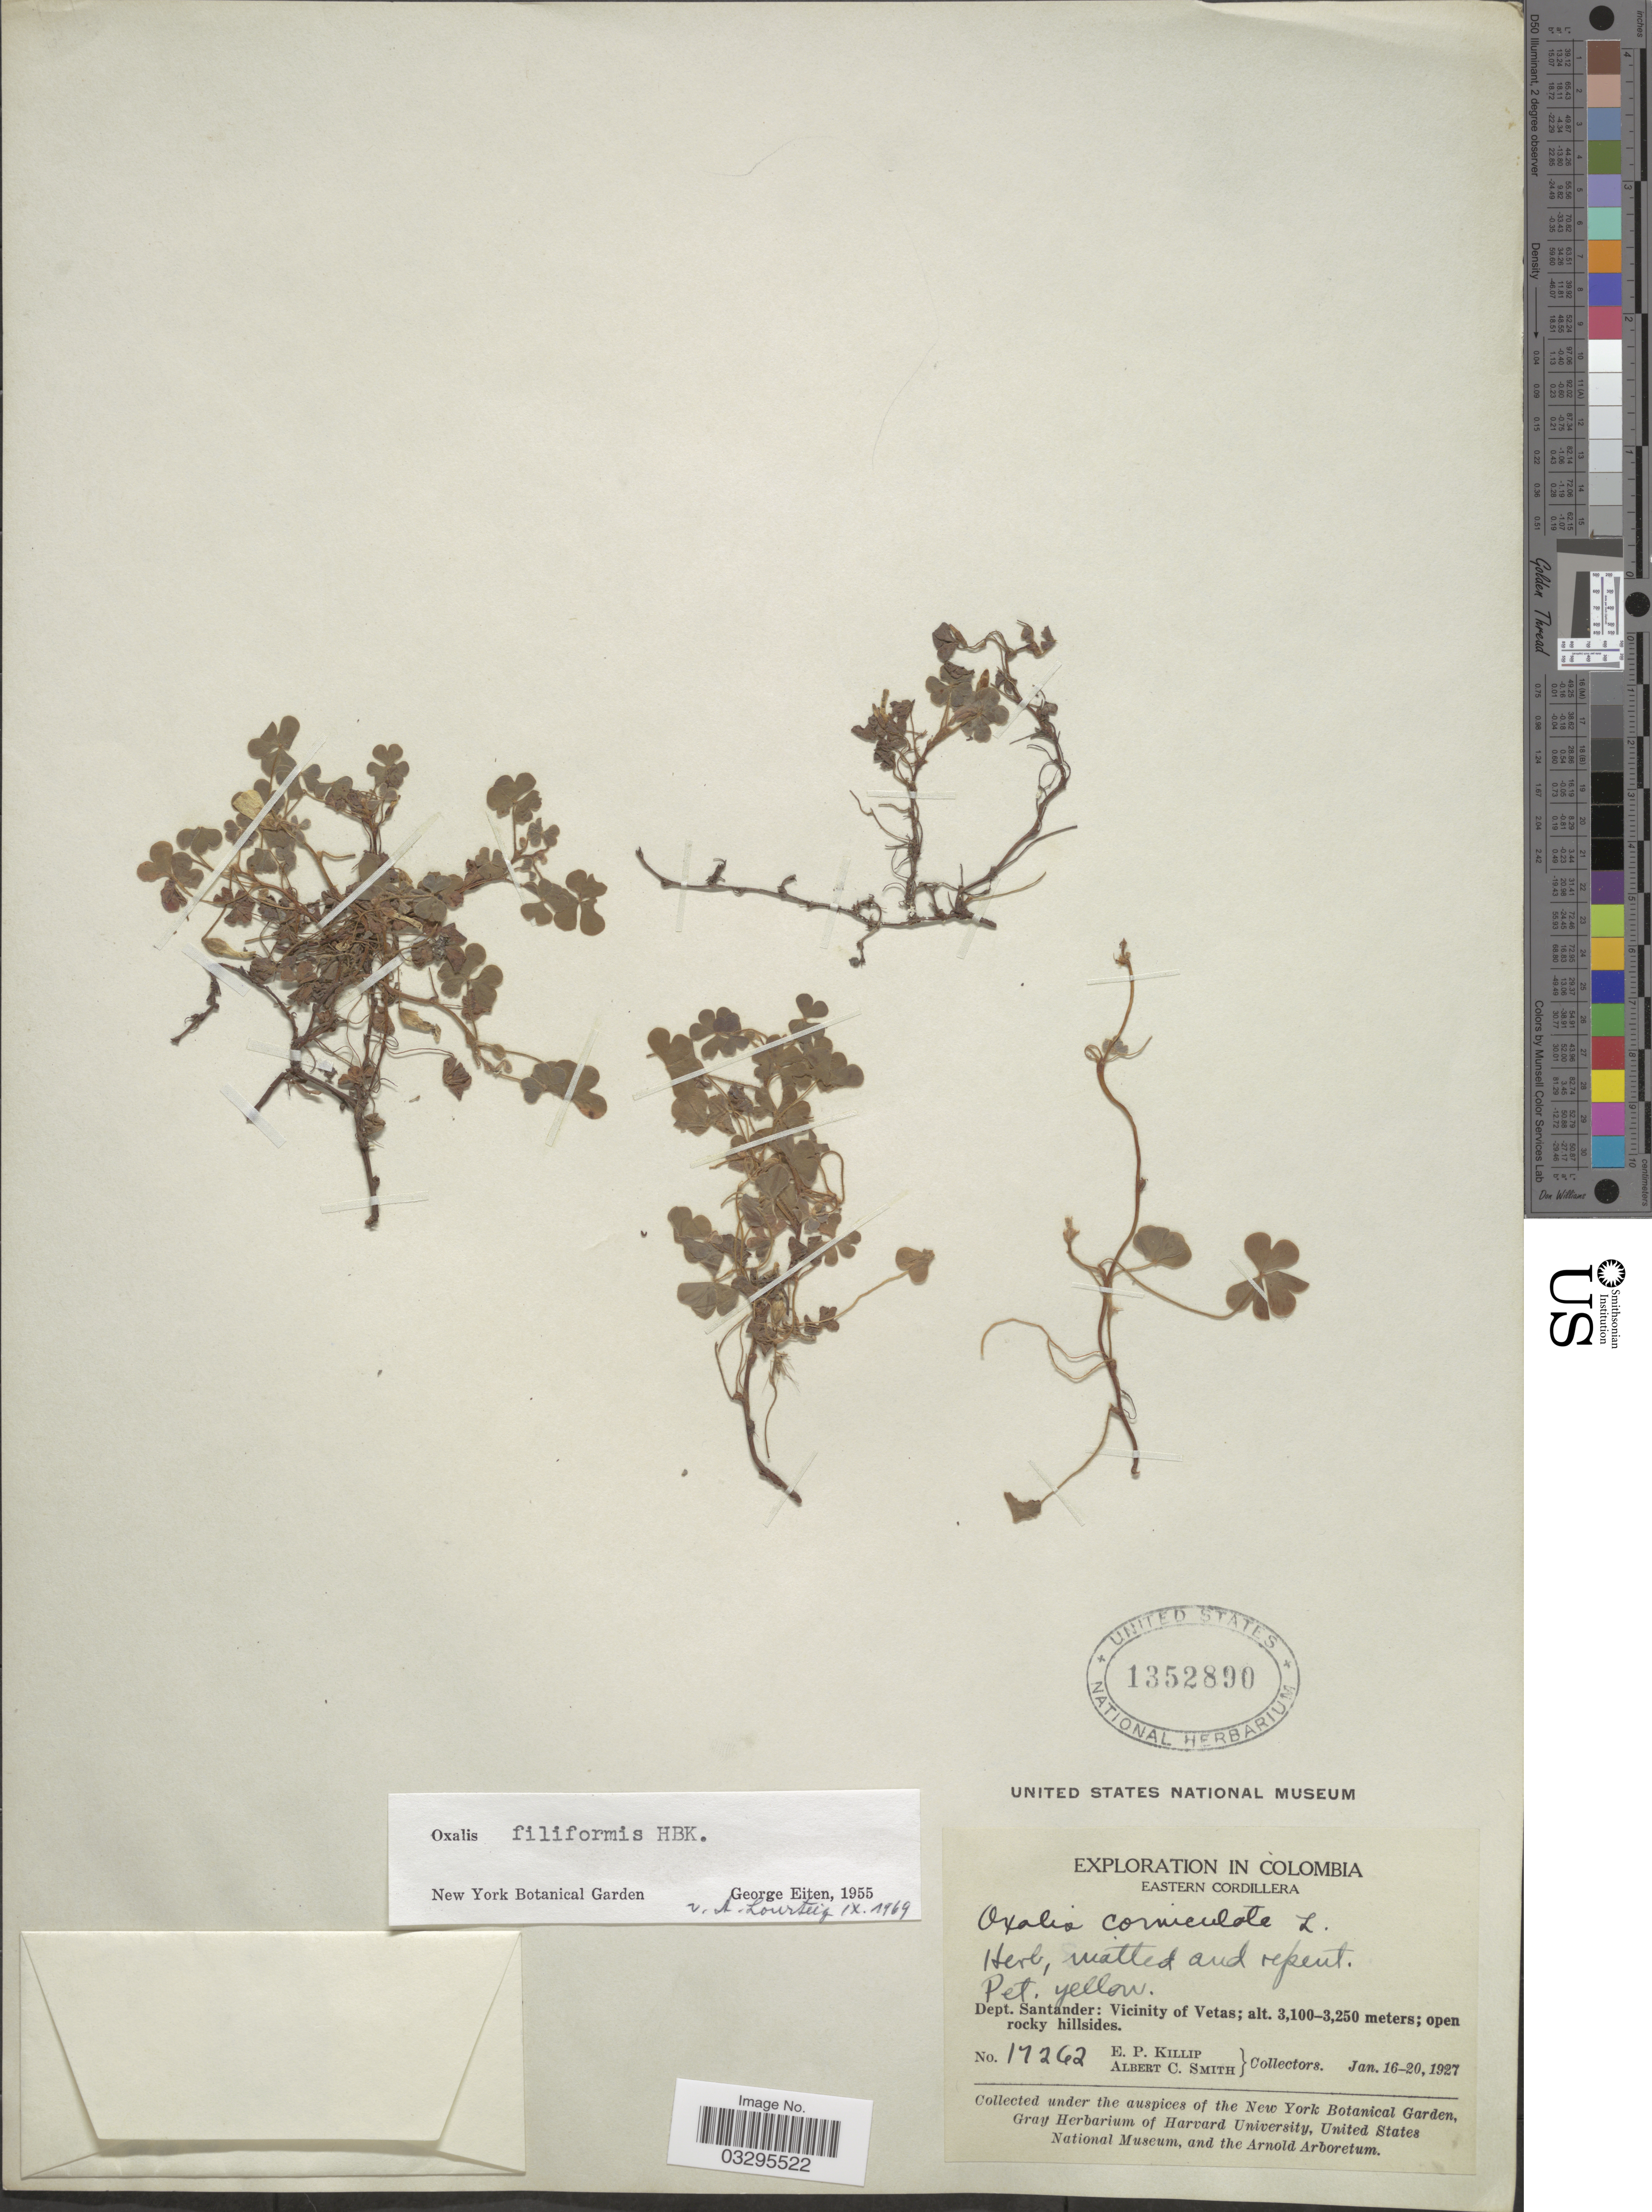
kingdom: Plantae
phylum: Tracheophyta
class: Magnoliopsida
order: Oxalidales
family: Oxalidaceae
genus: Oxalis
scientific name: Oxalis filiformis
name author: Kunth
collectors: E. P. Killip & A. C. Smith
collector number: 17262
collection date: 1927-01-16/1927-01-20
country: Colombia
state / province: Santander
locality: Eastern Cordillera. Dept. Santander: Vicinity of Vetas.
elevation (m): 3100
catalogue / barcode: US 1352890